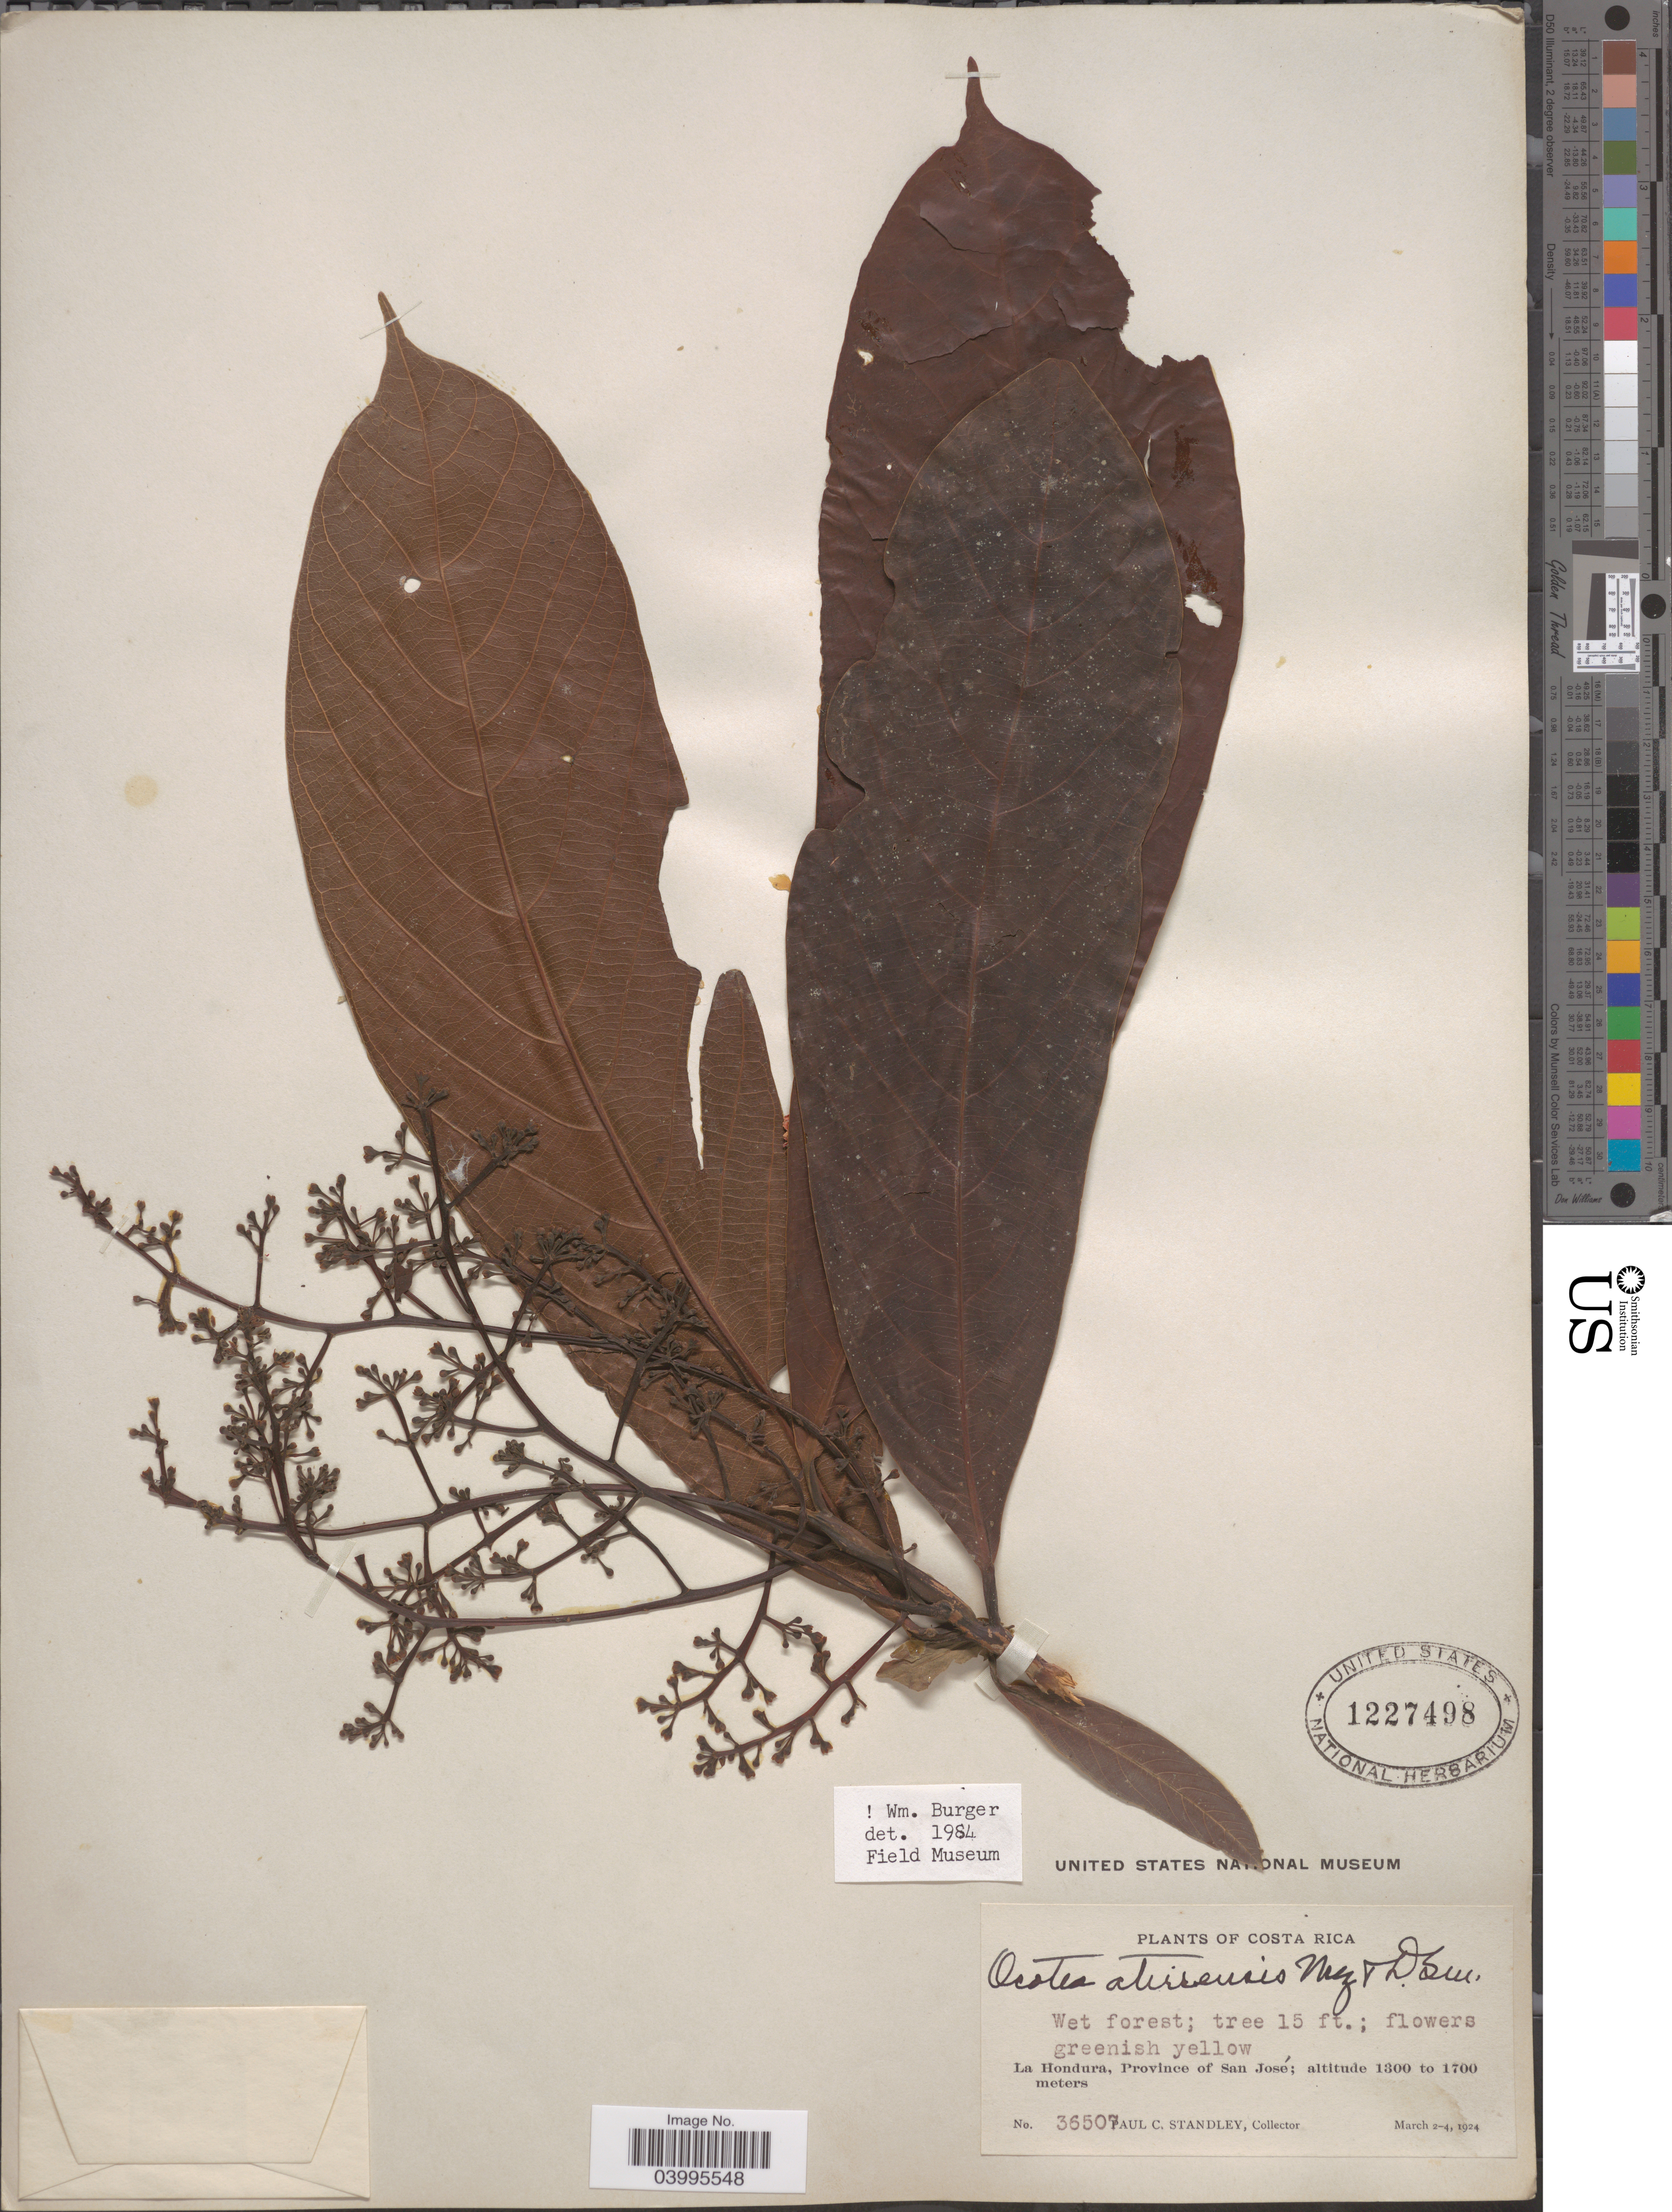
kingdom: Plantae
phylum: Tracheophyta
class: Magnoliopsida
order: Laurales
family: Lauraceae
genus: Ocotea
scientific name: Ocotea atirrensis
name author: Mez & Donn. Sm.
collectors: P. C. Standley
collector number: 36507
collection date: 1924-03-02/1924-03-04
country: Costa Rica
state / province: San José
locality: La Hondura.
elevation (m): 1300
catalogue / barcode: US 1227498